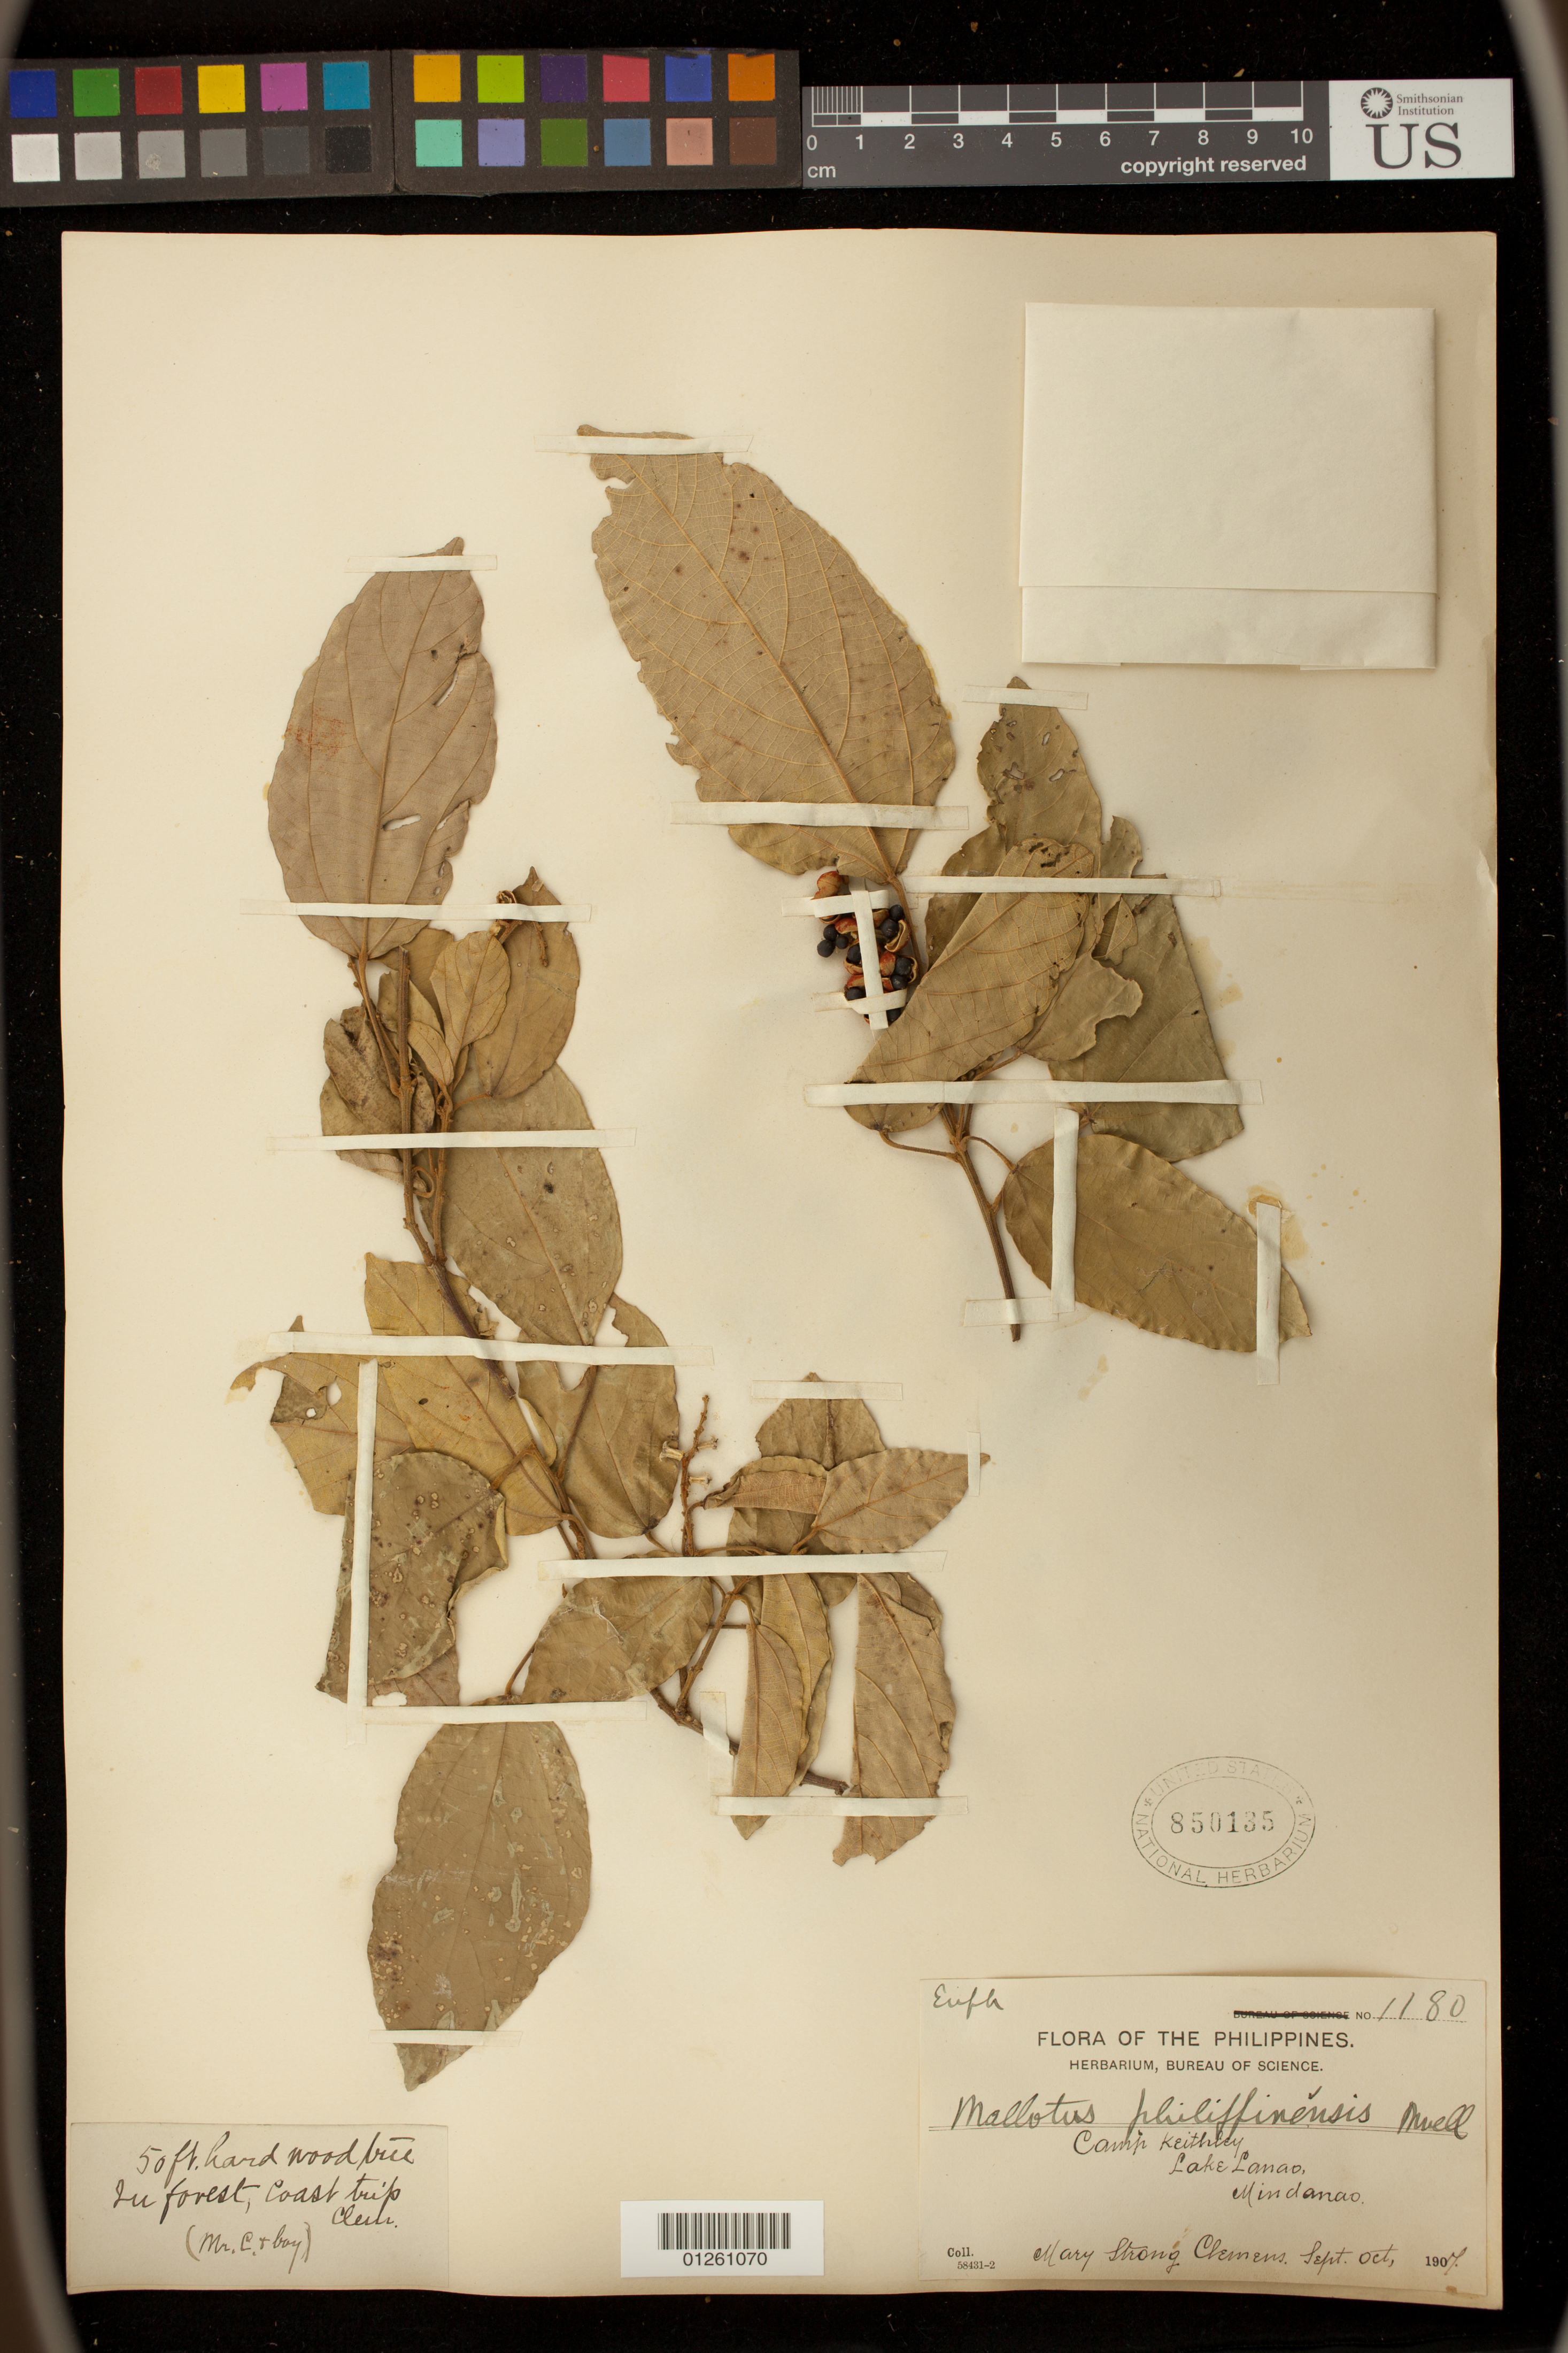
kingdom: Plantae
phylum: Tracheophyta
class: Magnoliopsida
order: Malpighiales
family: Euphorbiaceae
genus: Mallotus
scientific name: Mallotus philippensis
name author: (Lam.) Müll. Arg.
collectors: M. S. Clemens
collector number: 1180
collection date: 1907-09/1907-10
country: Philippines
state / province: Muslim Mindanao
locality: Camp Keithley, Lake Lanao, Mindanao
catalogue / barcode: US 850135